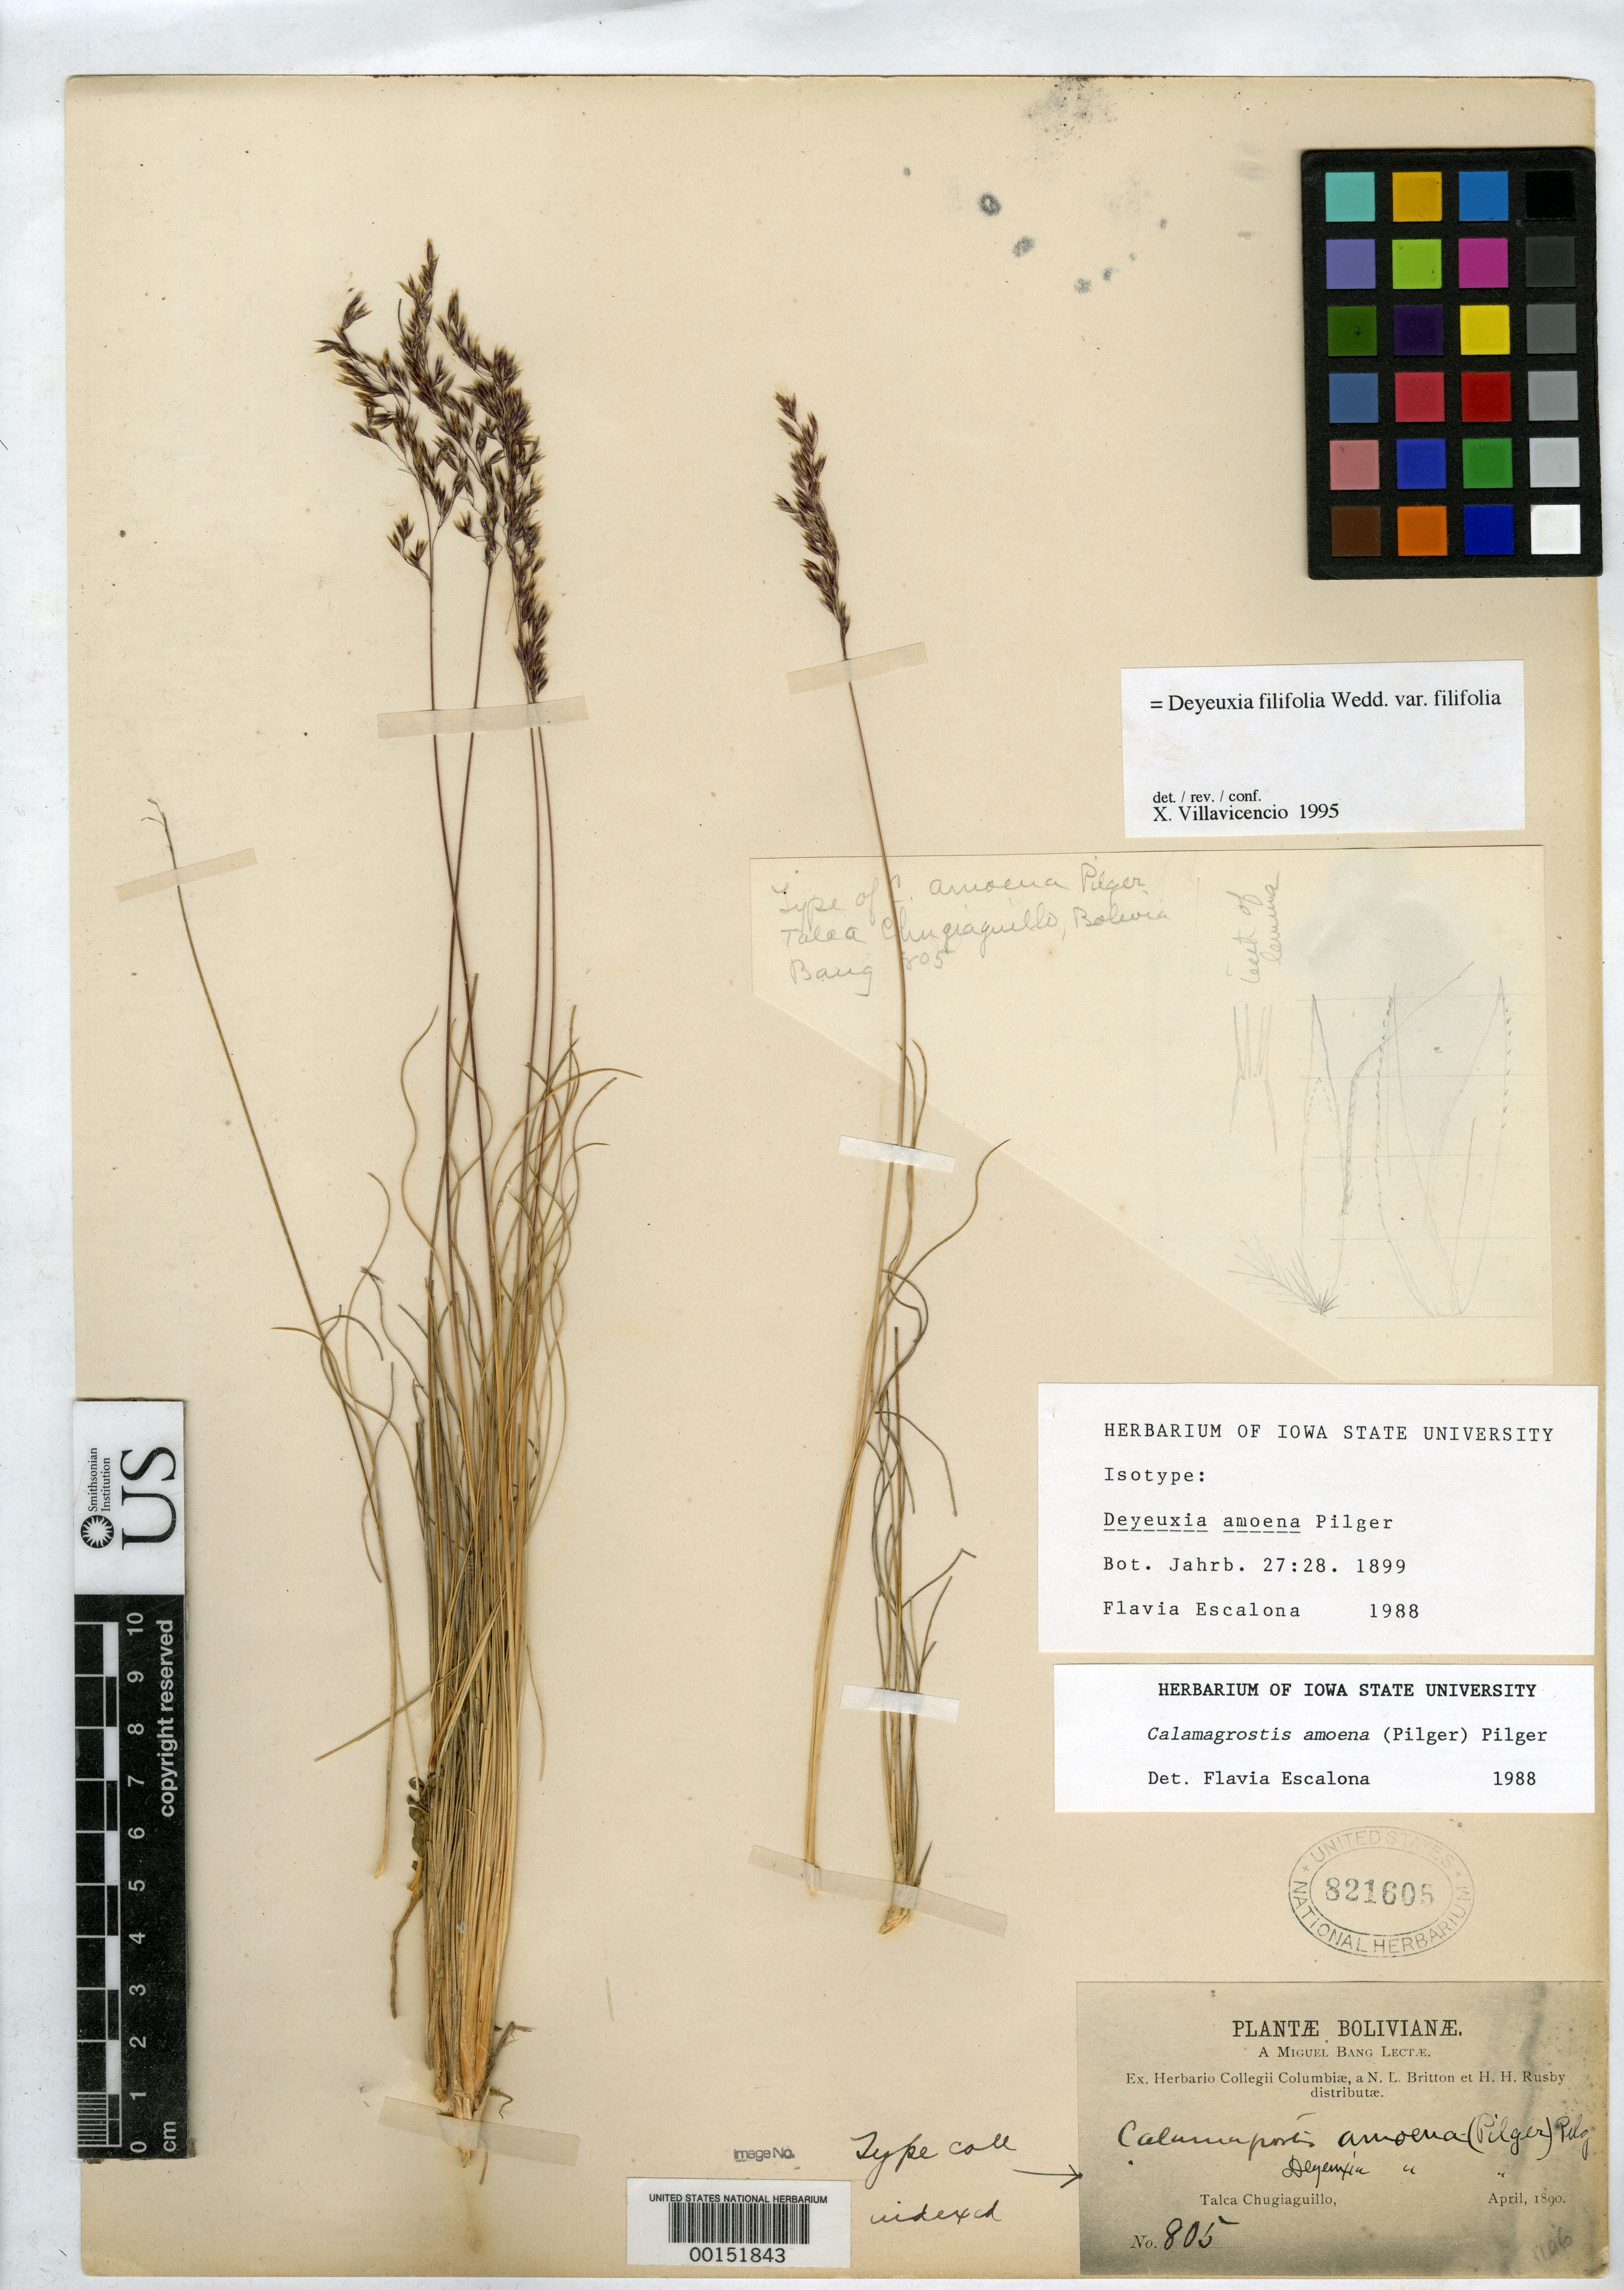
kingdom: Plantae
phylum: Tracheophyta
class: Liliopsida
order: Poales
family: Poaceae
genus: Deyeuxia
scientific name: Deyeuxia amoena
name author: Pilg.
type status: Isotype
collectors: M. Bang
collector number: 805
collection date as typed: Apr 1890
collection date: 1890-04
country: Bolivia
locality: Talca Chugiaguillo.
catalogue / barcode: US 821605